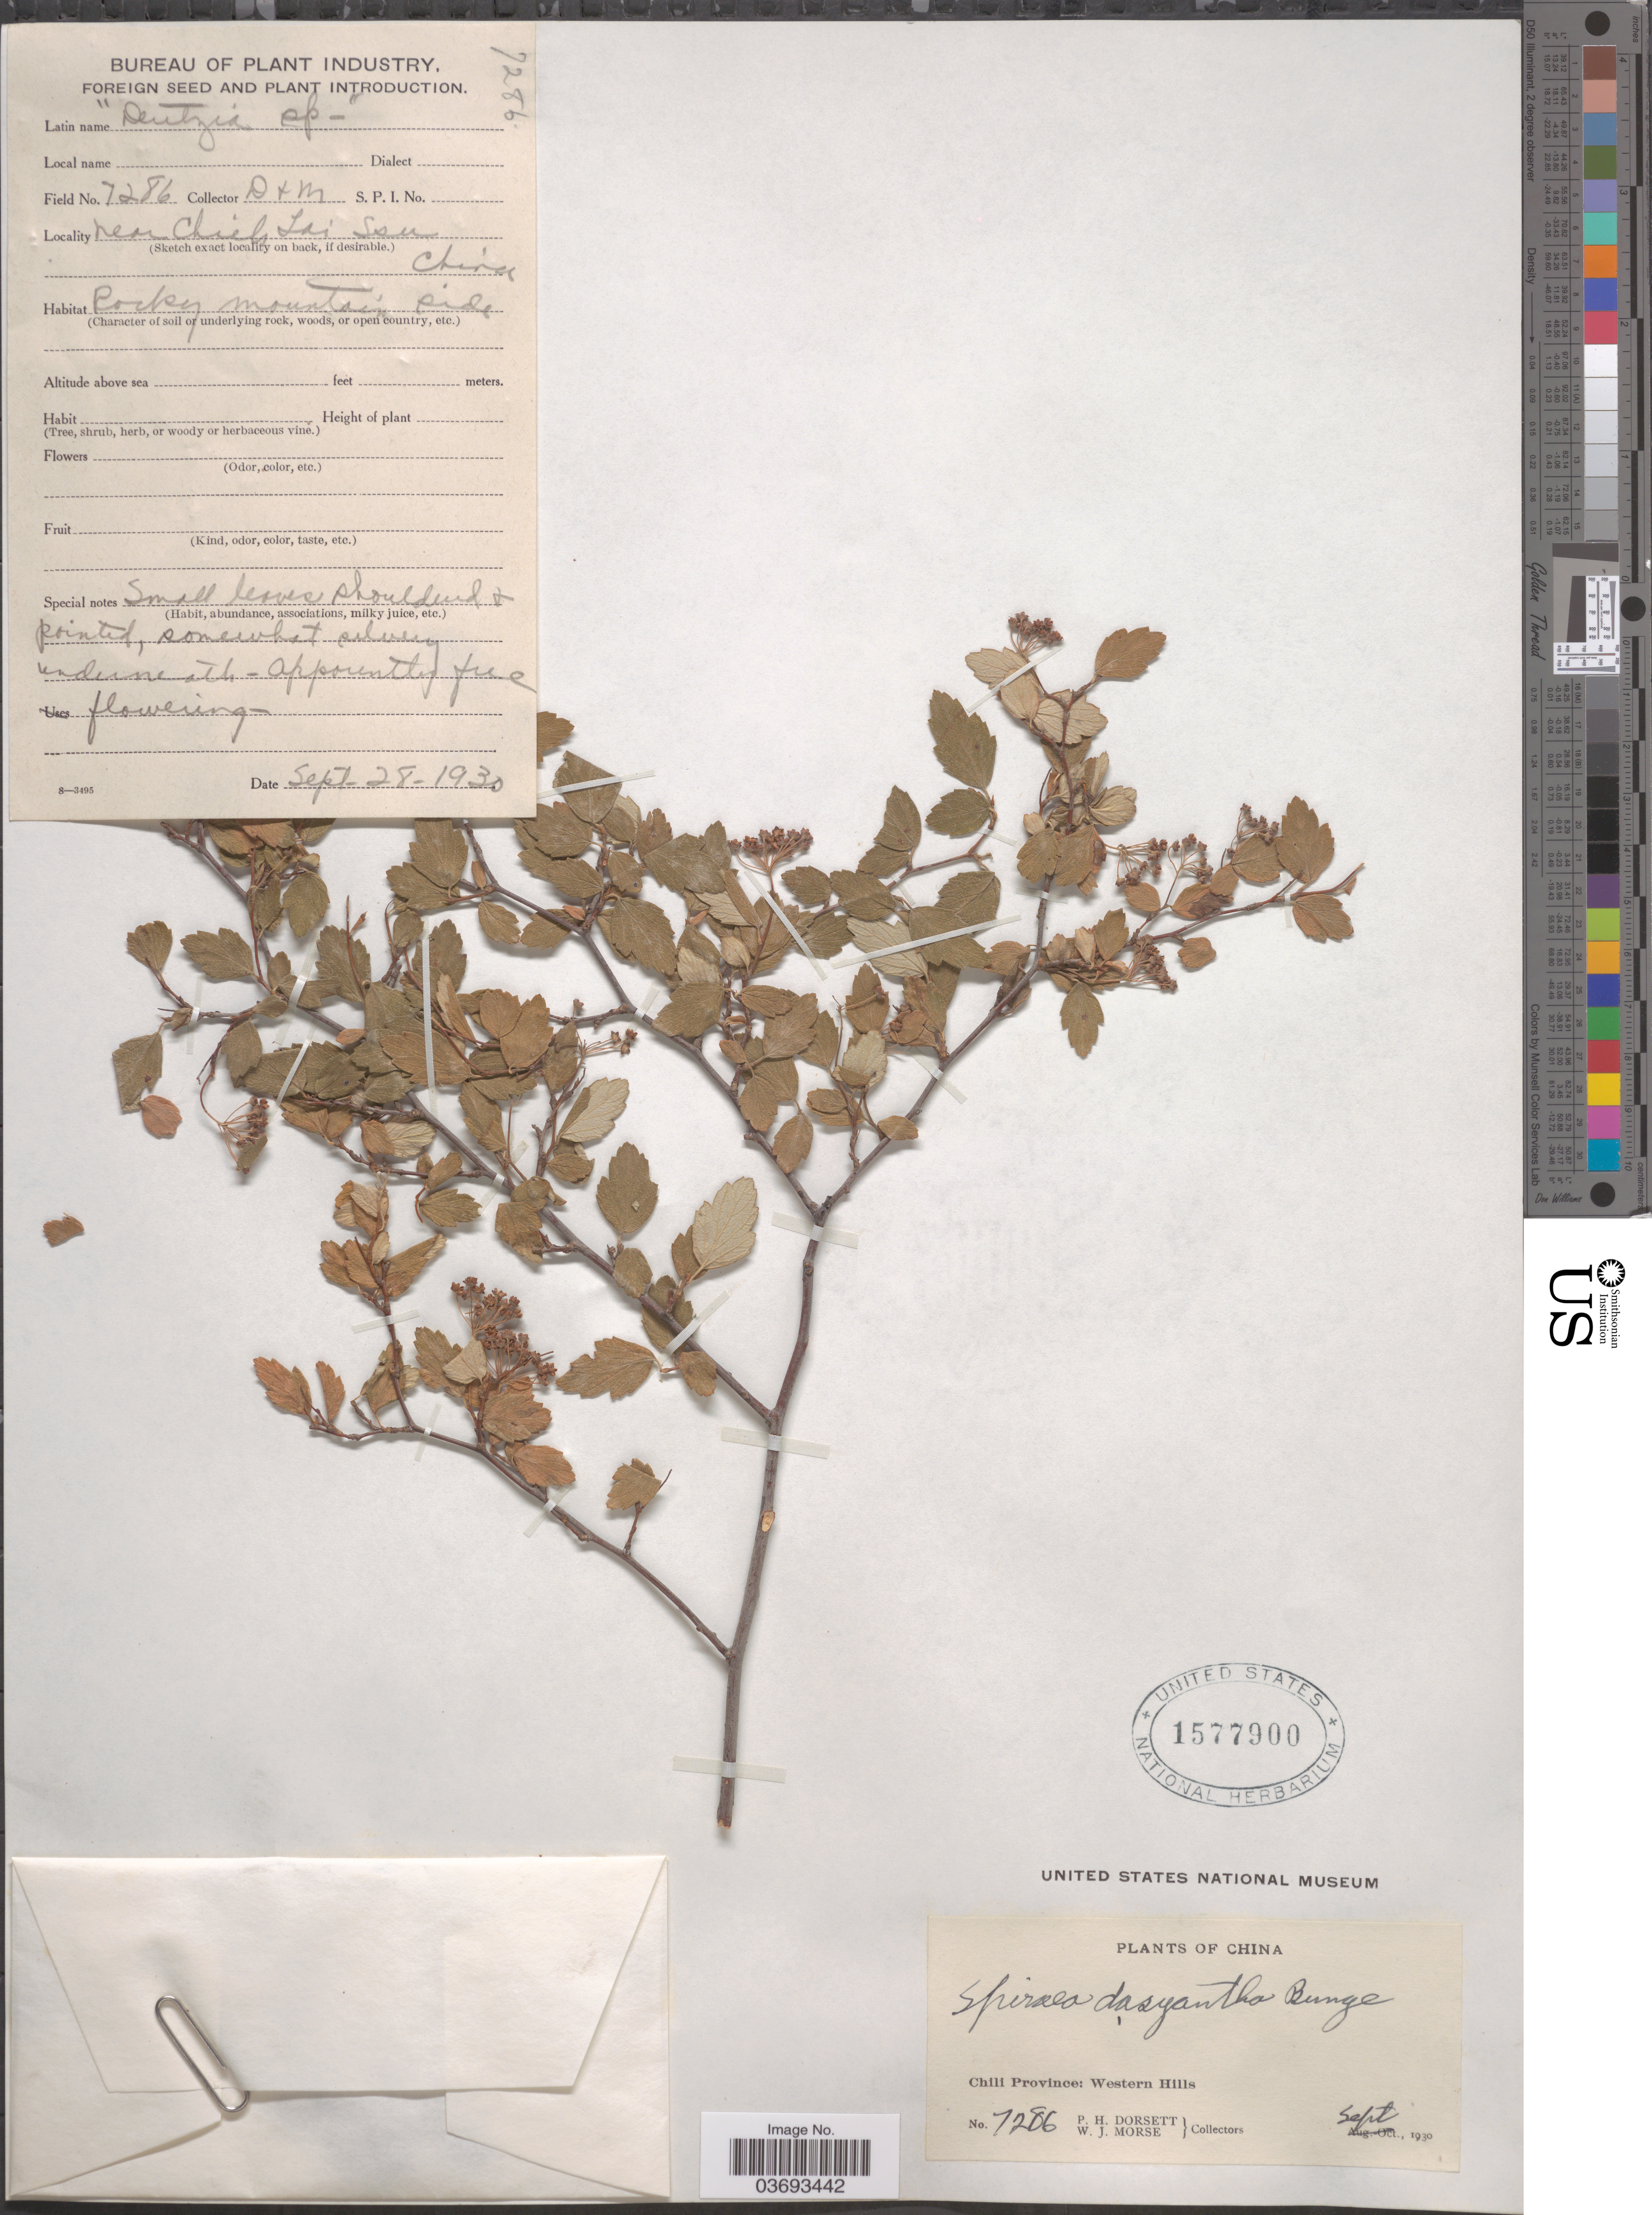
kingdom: Plantae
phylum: Tracheophyta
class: Magnoliopsida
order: Rosales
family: Rosaceae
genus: Spiraea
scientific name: Spiraea dasyantha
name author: Bunge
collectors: P. H. Dorsett & W. J. Morse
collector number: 7286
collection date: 1930-09-28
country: China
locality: Near Chiels Tai San. [interpreted] Chili Province: Western Hills.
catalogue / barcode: US 1577900